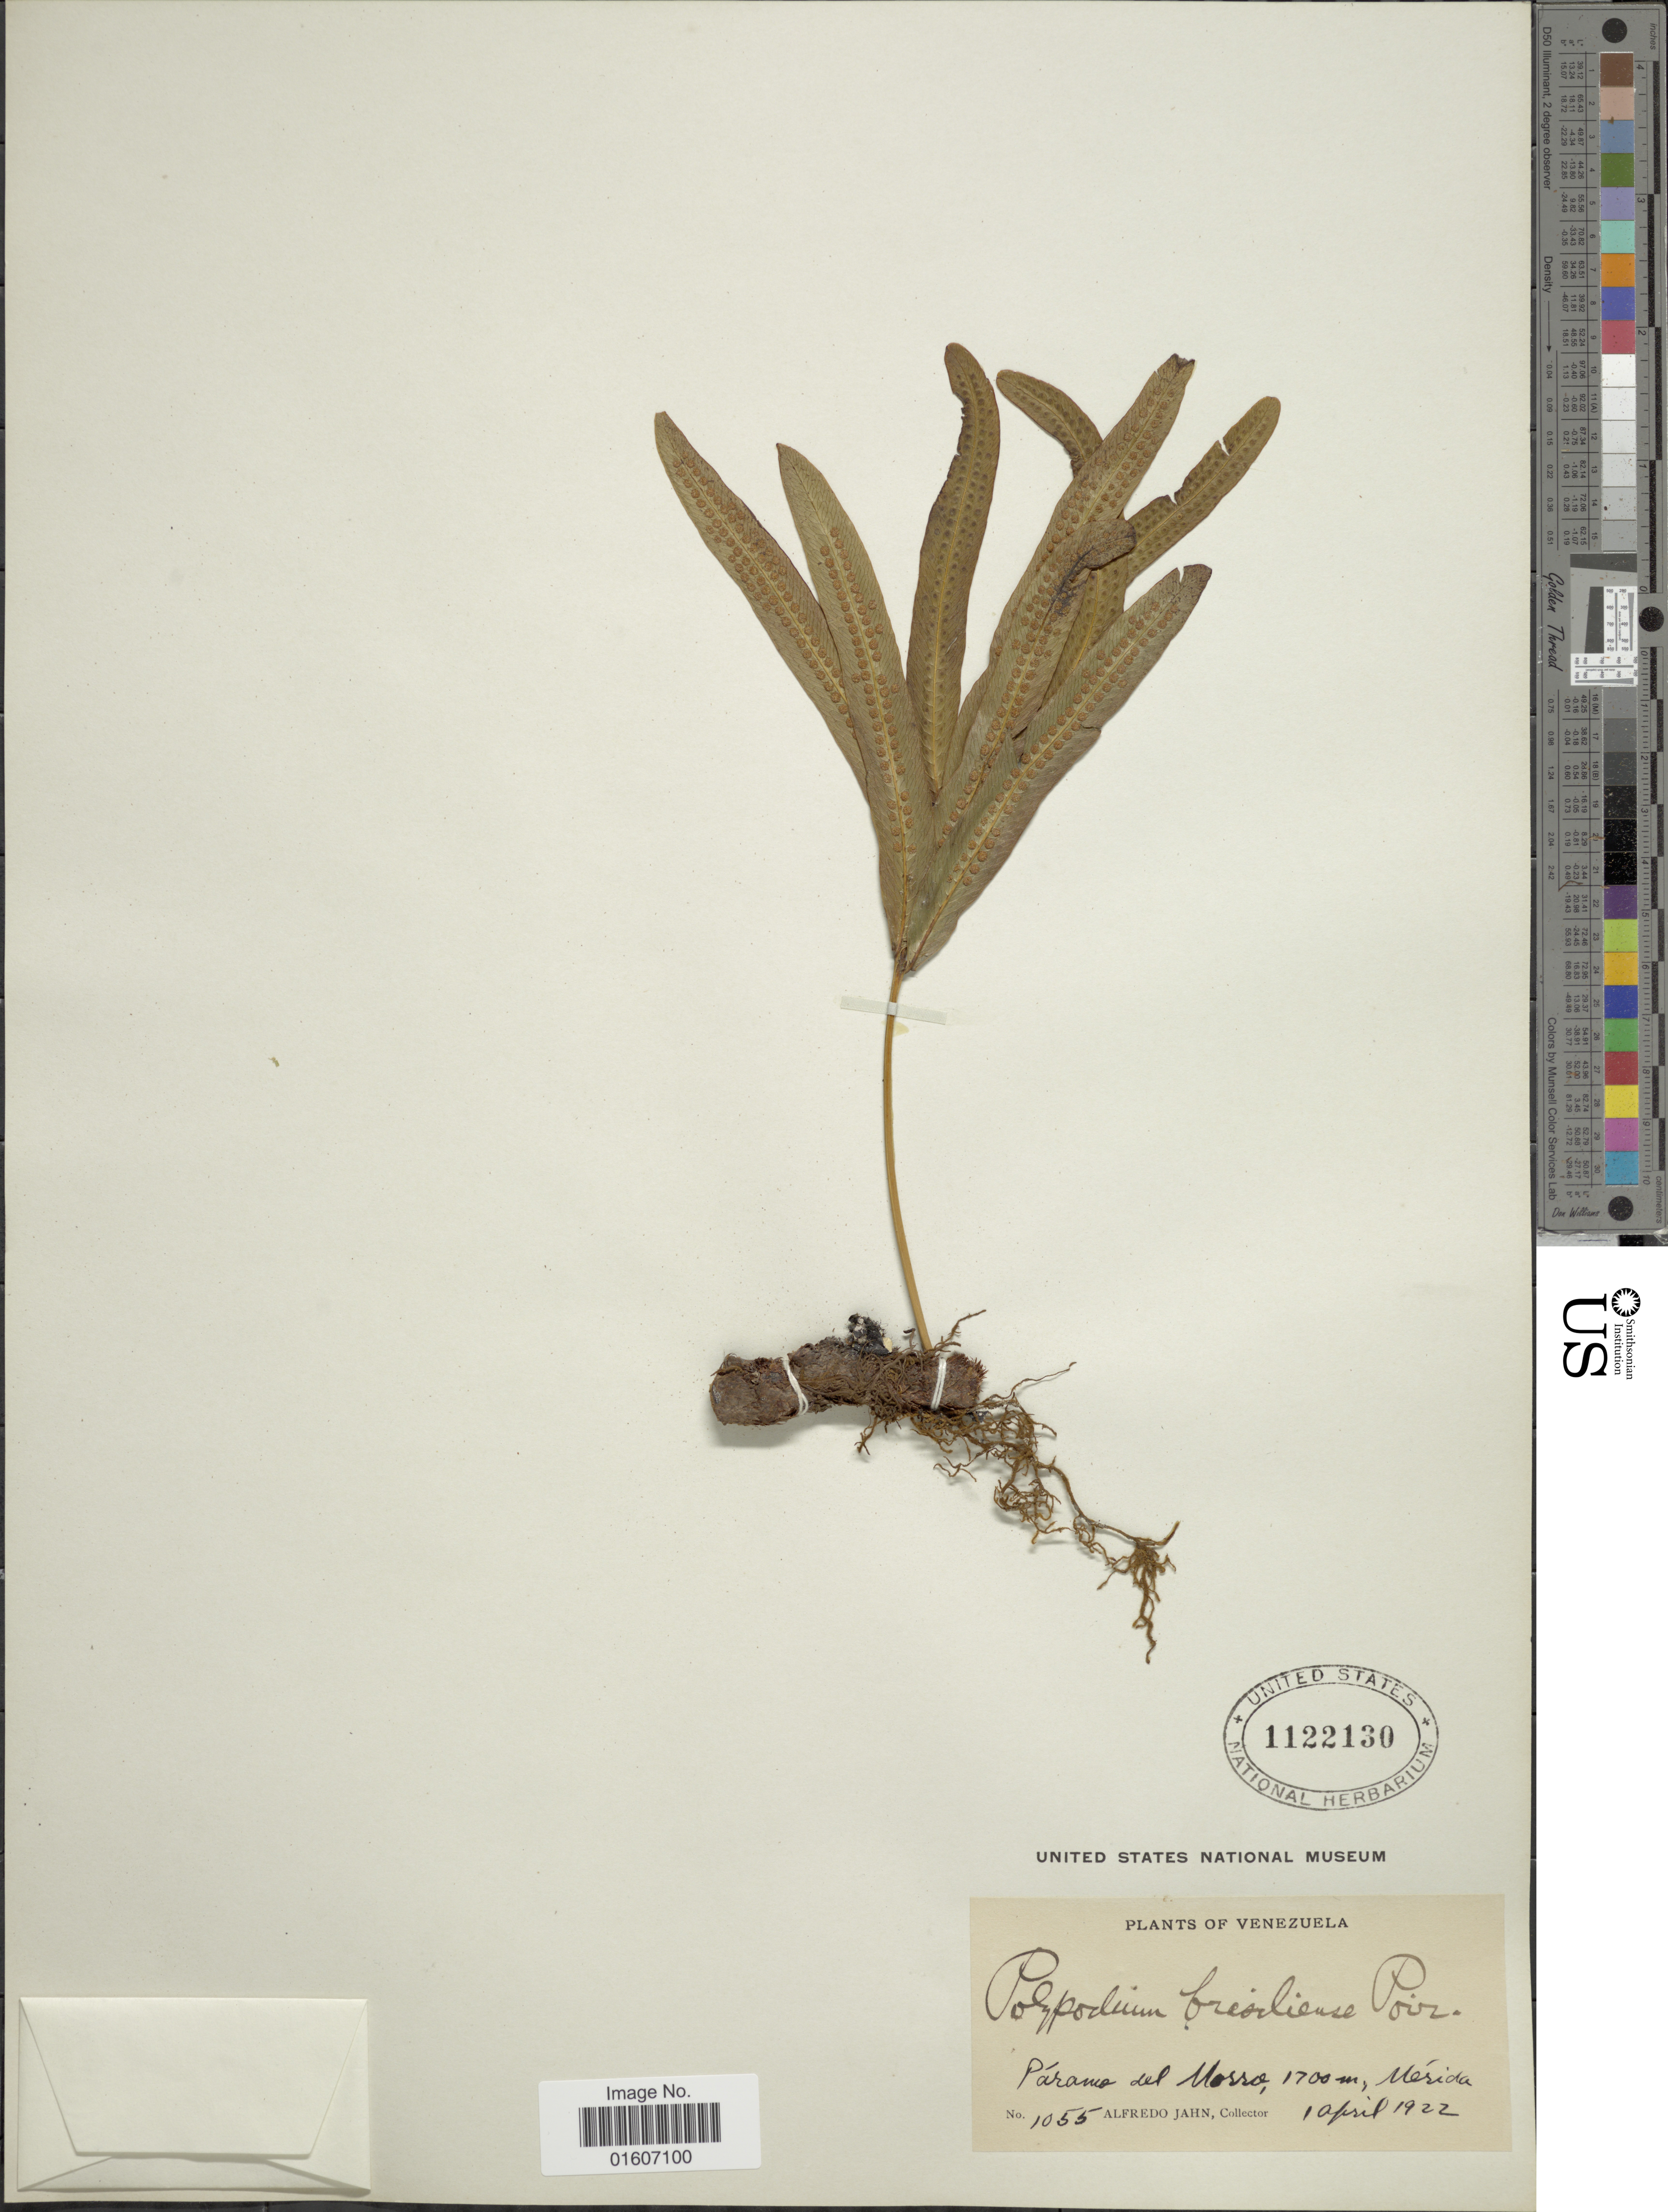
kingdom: Plantae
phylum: Tracheophyta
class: Polypodiopsida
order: Polypodiales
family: Polypodiaceae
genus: Serpocaulon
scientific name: Serpocaulon triseriale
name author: (Sw.) A.R. Sm.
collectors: A. Jahn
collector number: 1055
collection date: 1922-04-10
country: Venezuela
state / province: Mérida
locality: Páramo del Morro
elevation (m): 1700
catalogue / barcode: US 1122130